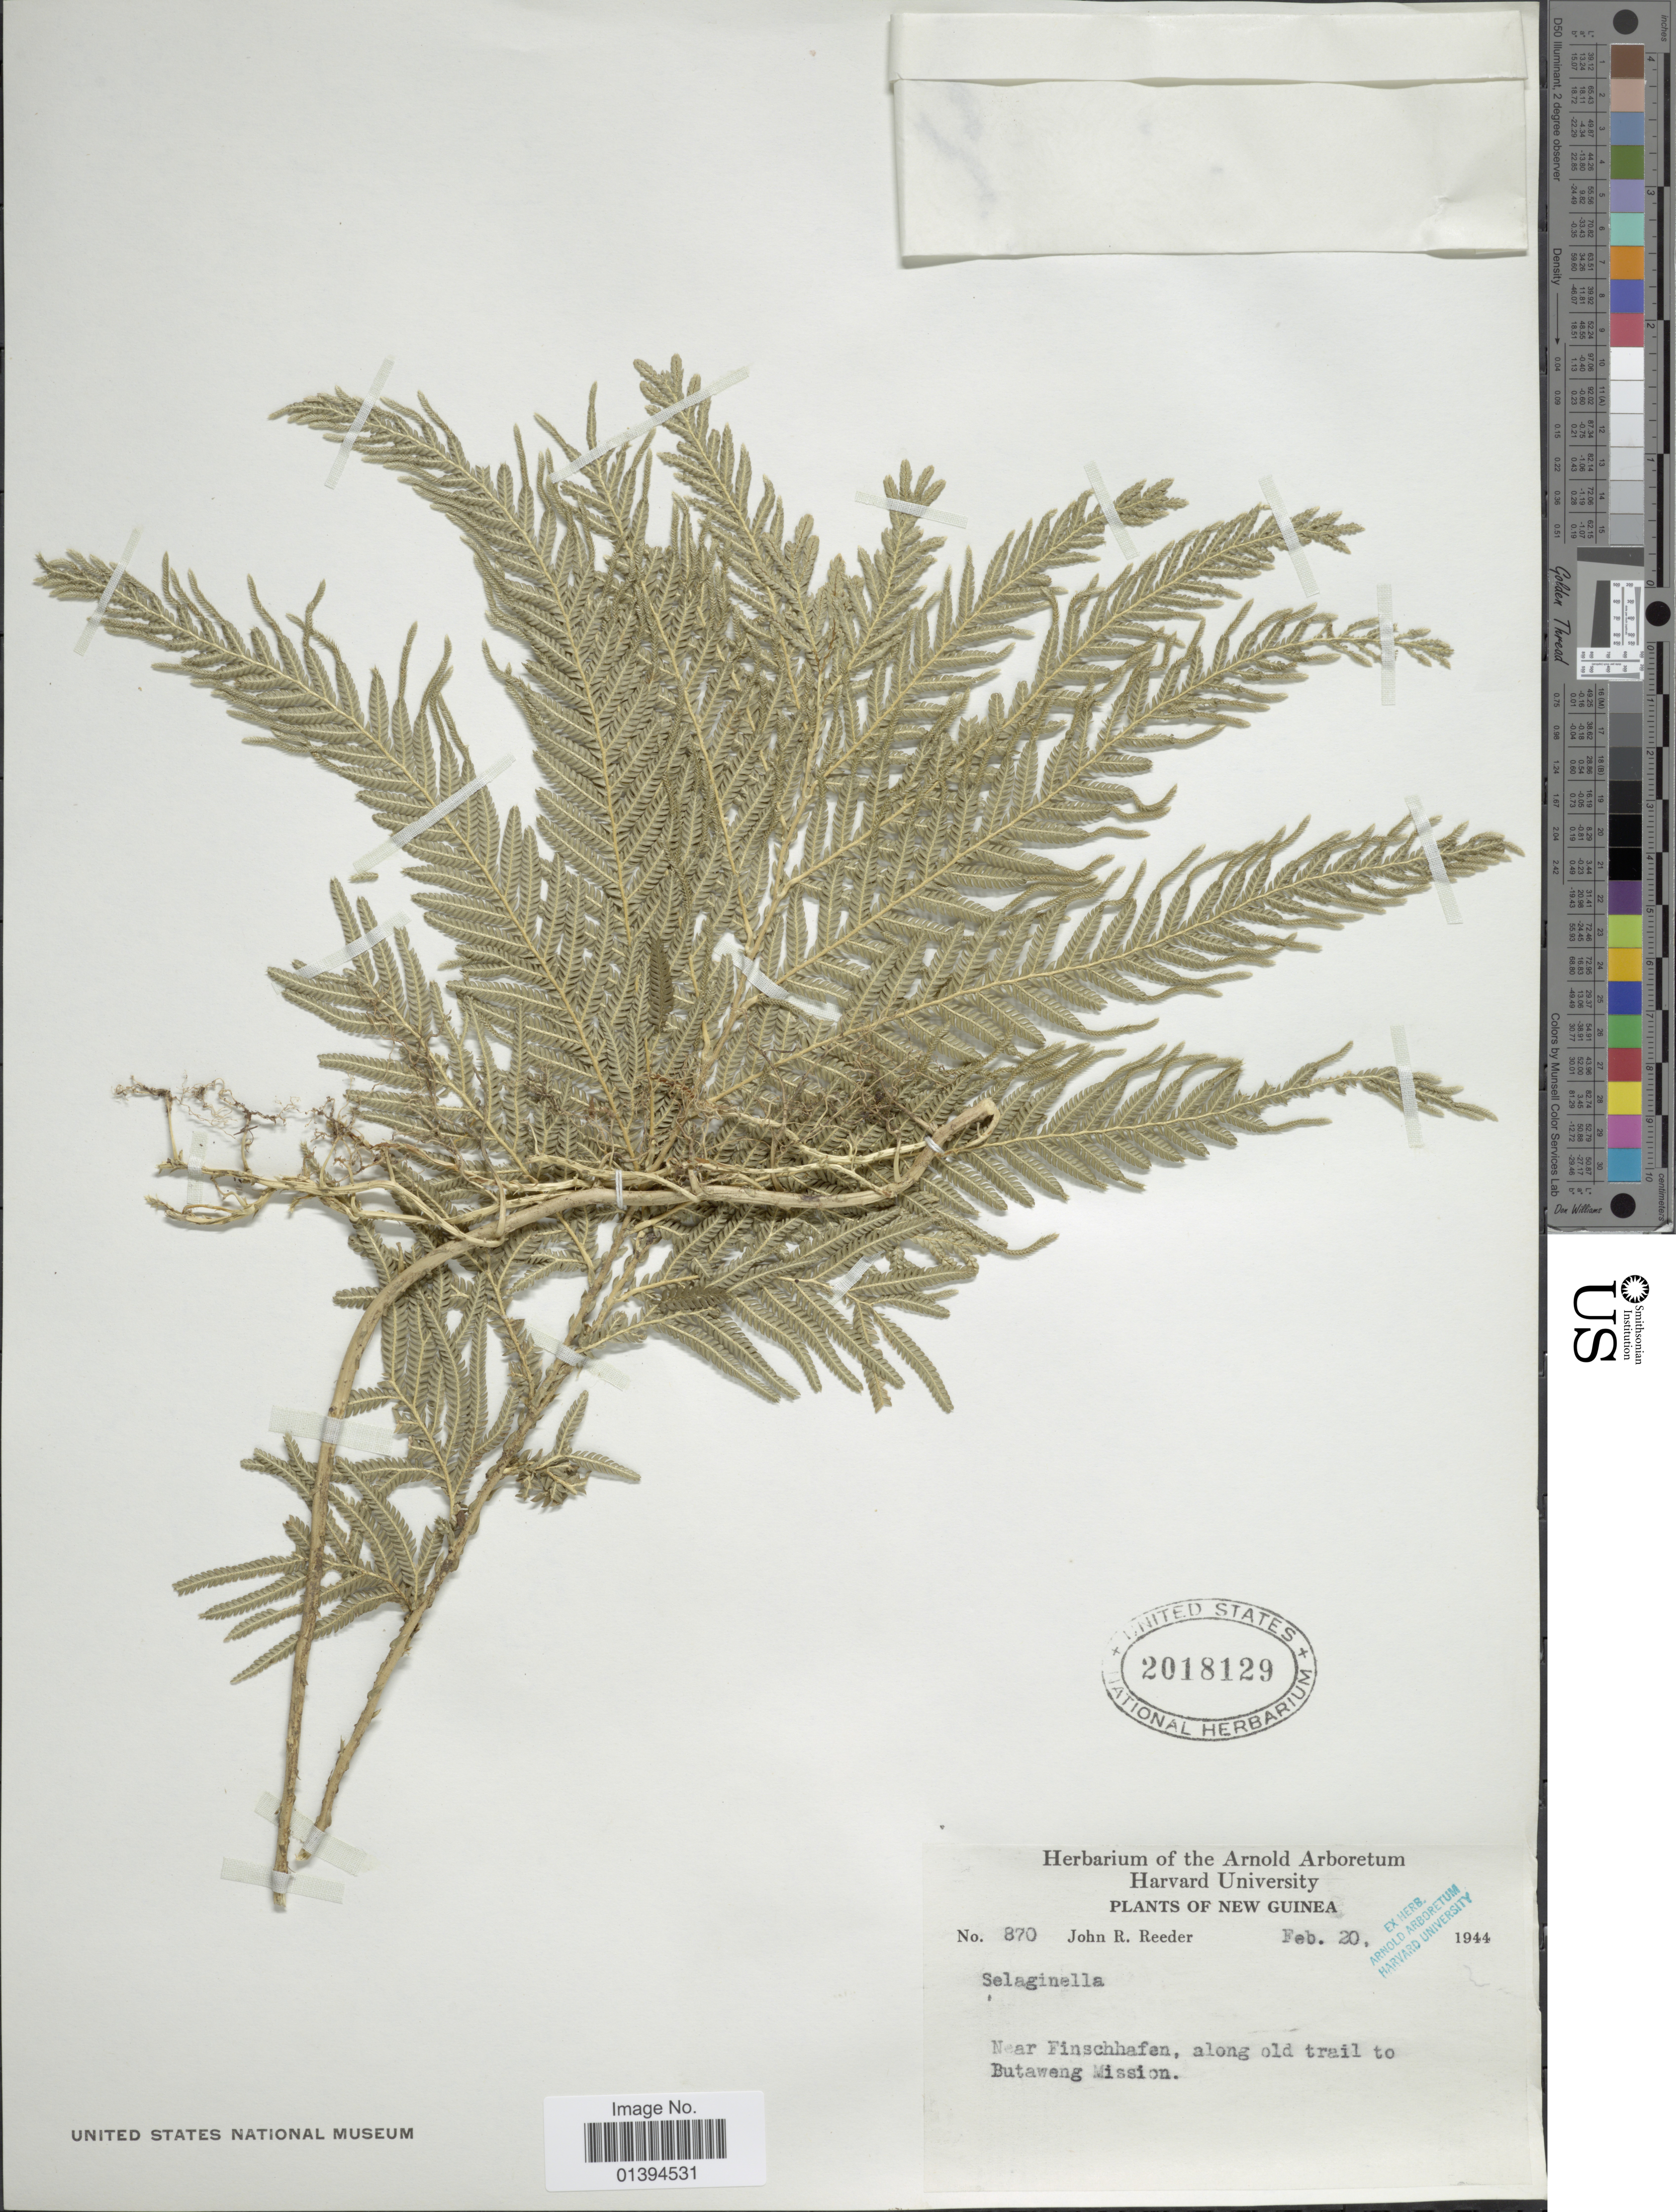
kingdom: Plantae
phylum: Tracheophyta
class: Lycopodiopsida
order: Selaginellales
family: Selaginellaceae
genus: Selaginella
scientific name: Selaginella sp.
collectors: J. R. Reeder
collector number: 870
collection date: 1944-02-20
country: Papua New Guinea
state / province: Morobe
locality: New Guinea, near Finschhafen, along old trail to Butaweng Mission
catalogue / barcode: US 2018129